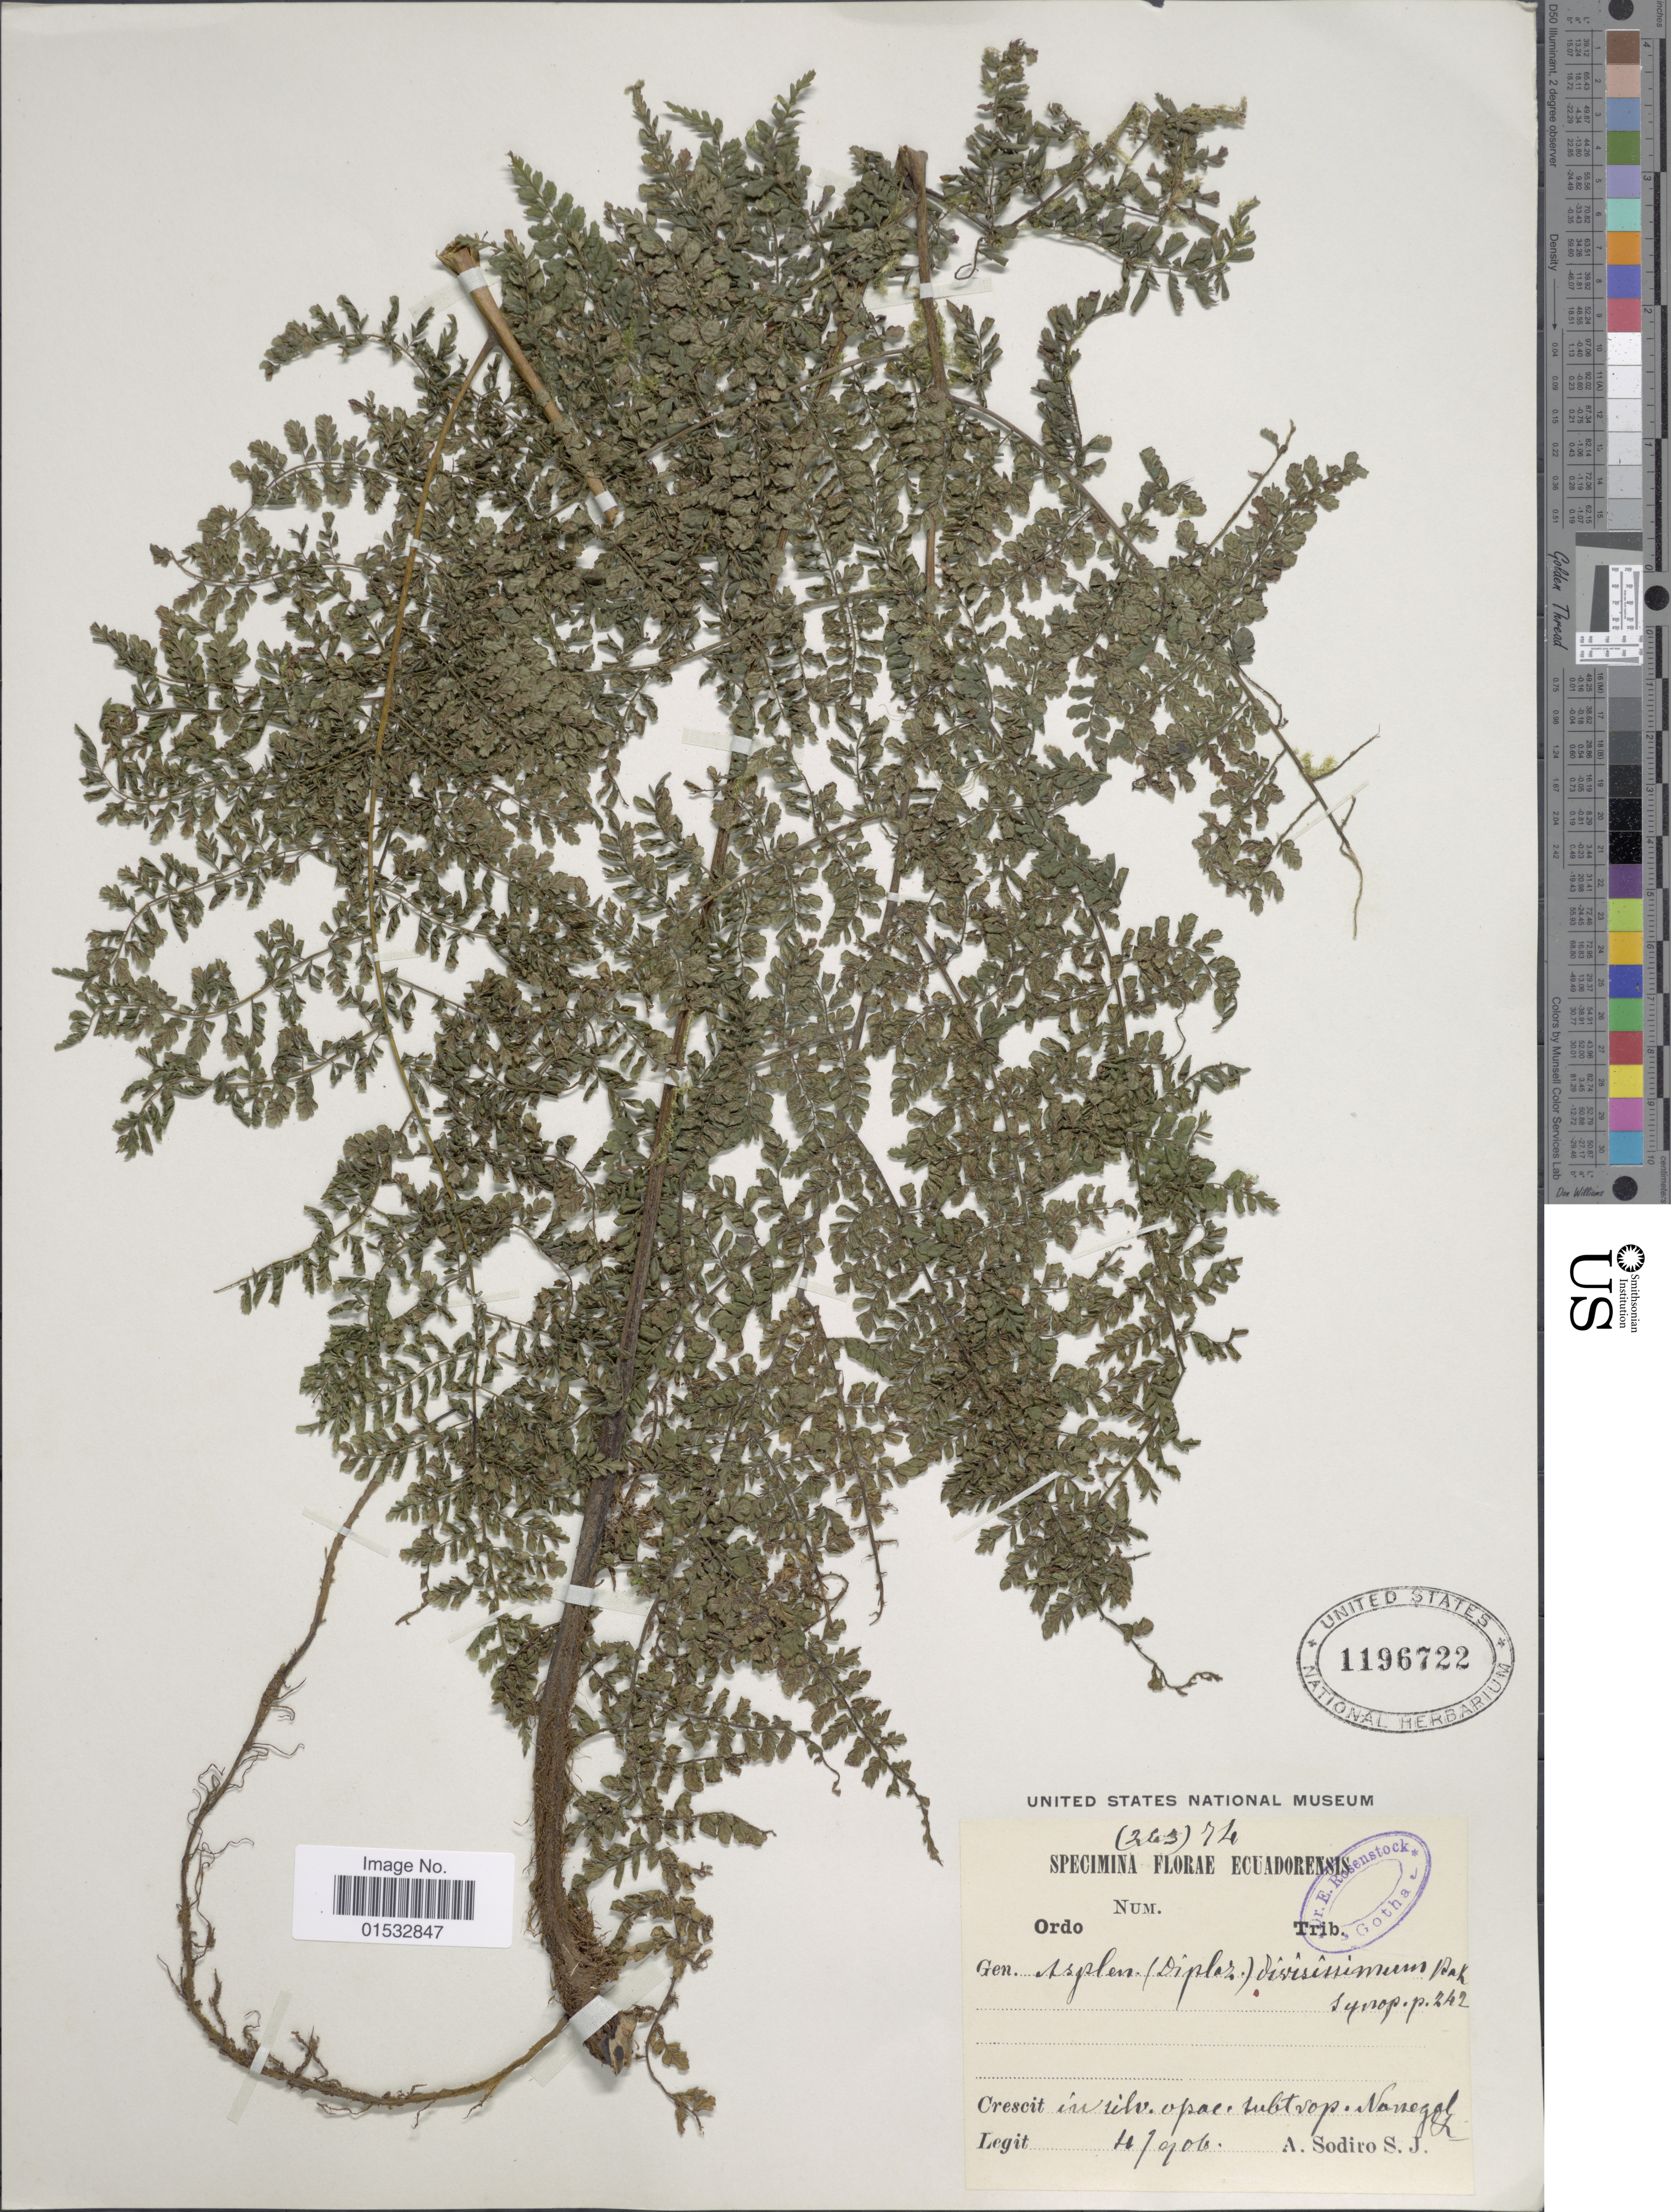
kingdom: Plantae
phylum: Tracheophyta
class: Polypodiopsida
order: Polypodiales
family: Athyriaceae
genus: Diplazium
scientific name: Diplazium divisissimum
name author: (Baker) Christ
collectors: A. Sodiro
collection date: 1906-04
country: Ecuador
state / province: Pichincha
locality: Nanegal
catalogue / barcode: US 1196722